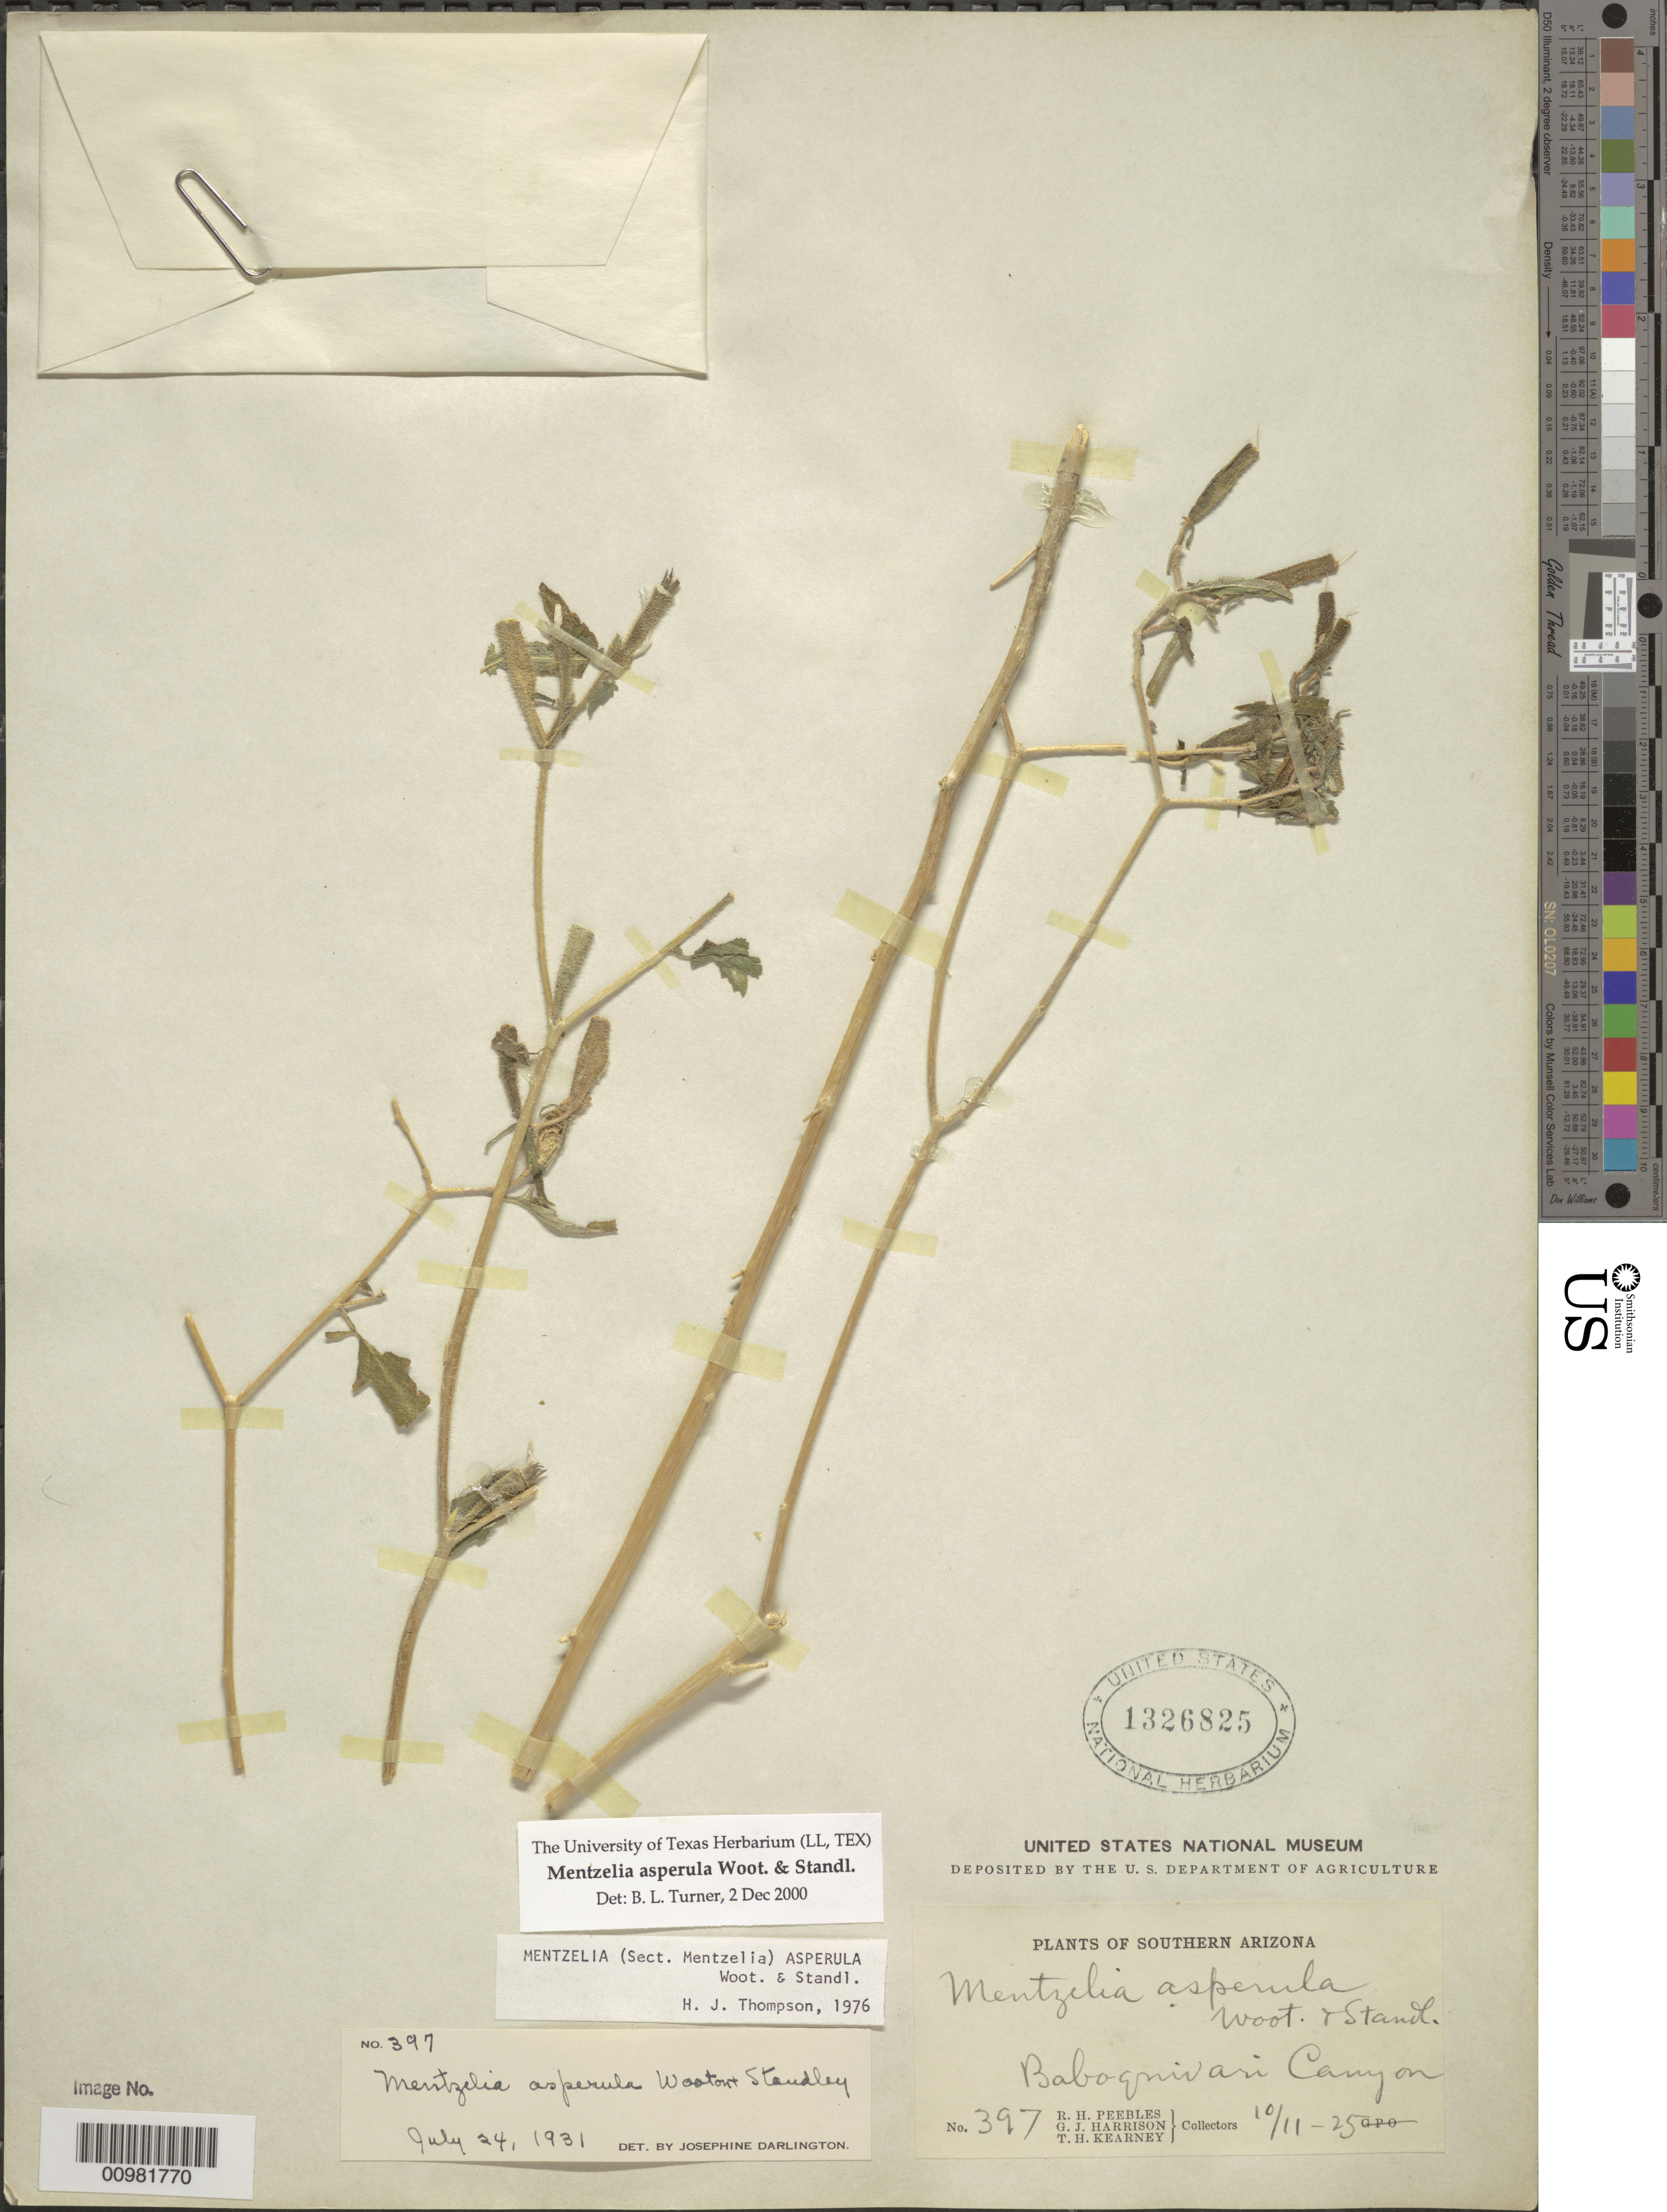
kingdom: Plantae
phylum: Tracheophyta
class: Magnoliopsida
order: Cornales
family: Loasaceae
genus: Mentzelia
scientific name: Mentzelia asperula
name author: Wooton & Standl.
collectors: R. H. Peebles & G. J. Harrison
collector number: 397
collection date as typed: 11 Oct 1925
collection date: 1925-10-11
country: United States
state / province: Arizona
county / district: Pima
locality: Baboquivari Canyon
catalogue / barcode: US 1326825